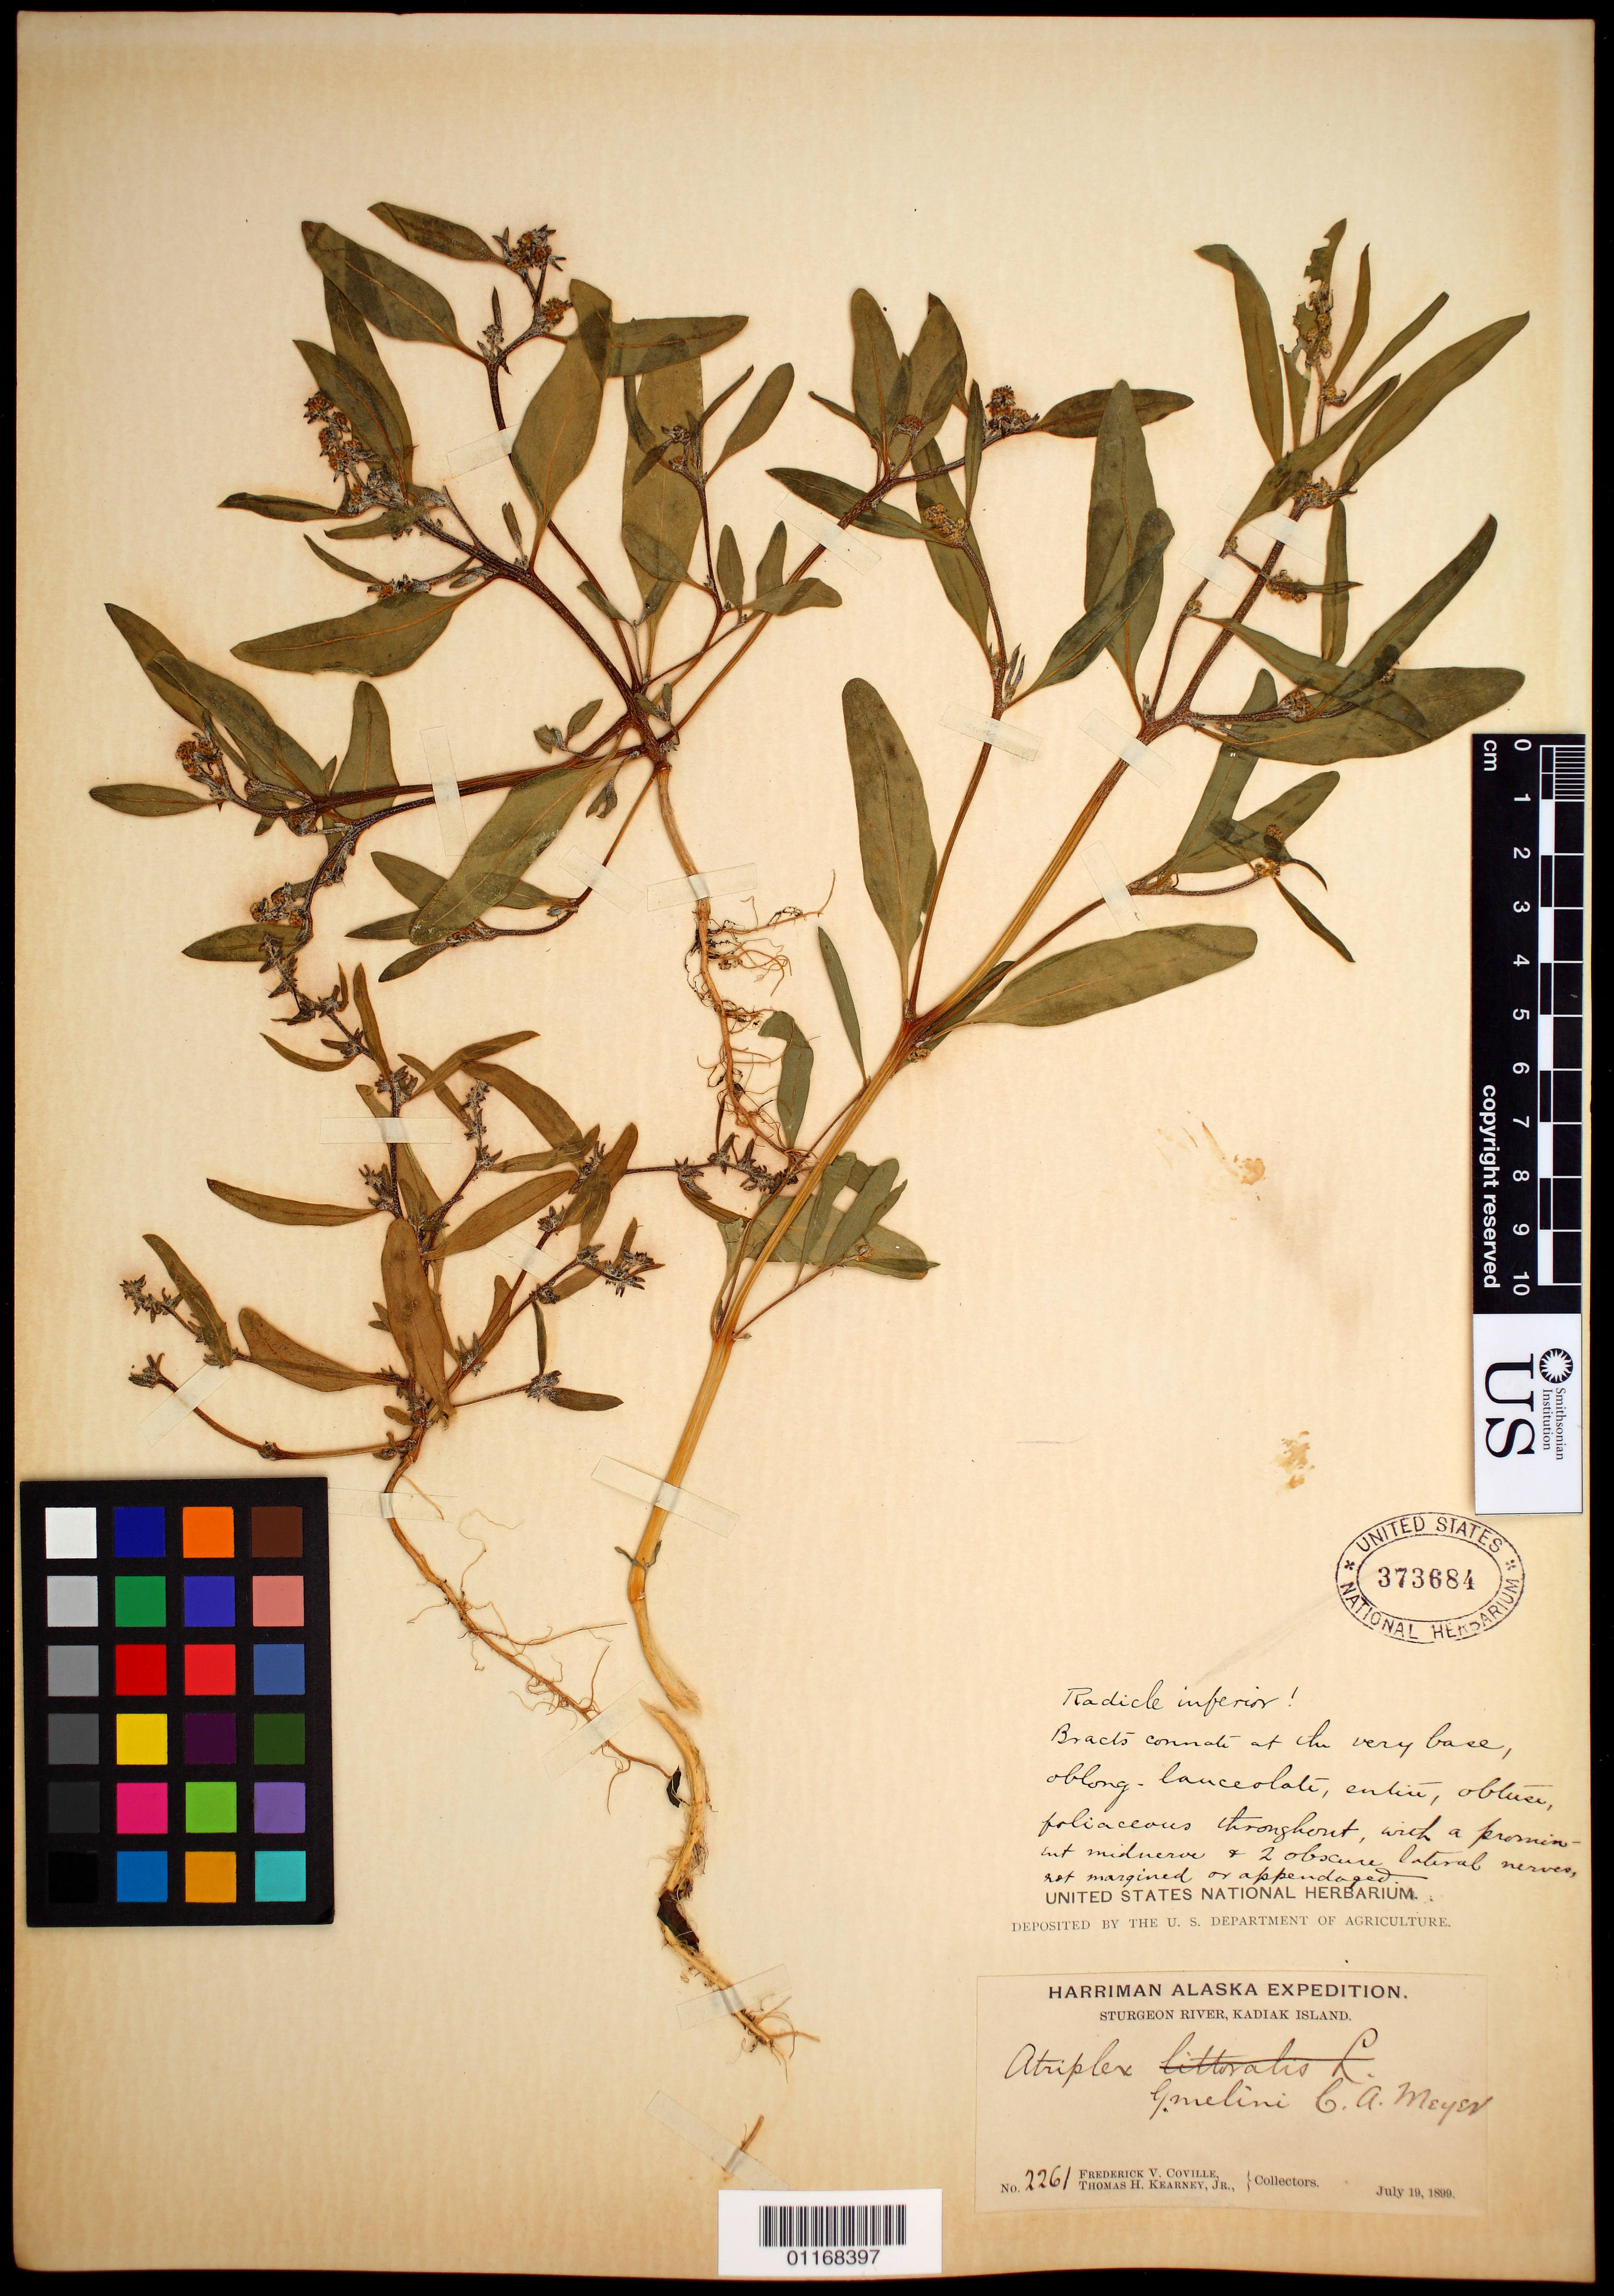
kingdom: Plantae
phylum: Tracheophyta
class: Magnoliopsida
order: Caryophyllales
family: Amaranthaceae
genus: Atriplex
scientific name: Atriplex gmelinii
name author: C.A. Mey. ex Bong.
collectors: F. V. Coville & T. H. Kearney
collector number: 2261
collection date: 1899-07-19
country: United States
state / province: Alaska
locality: Sturgeon River, Kodiak island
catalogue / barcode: US 373684